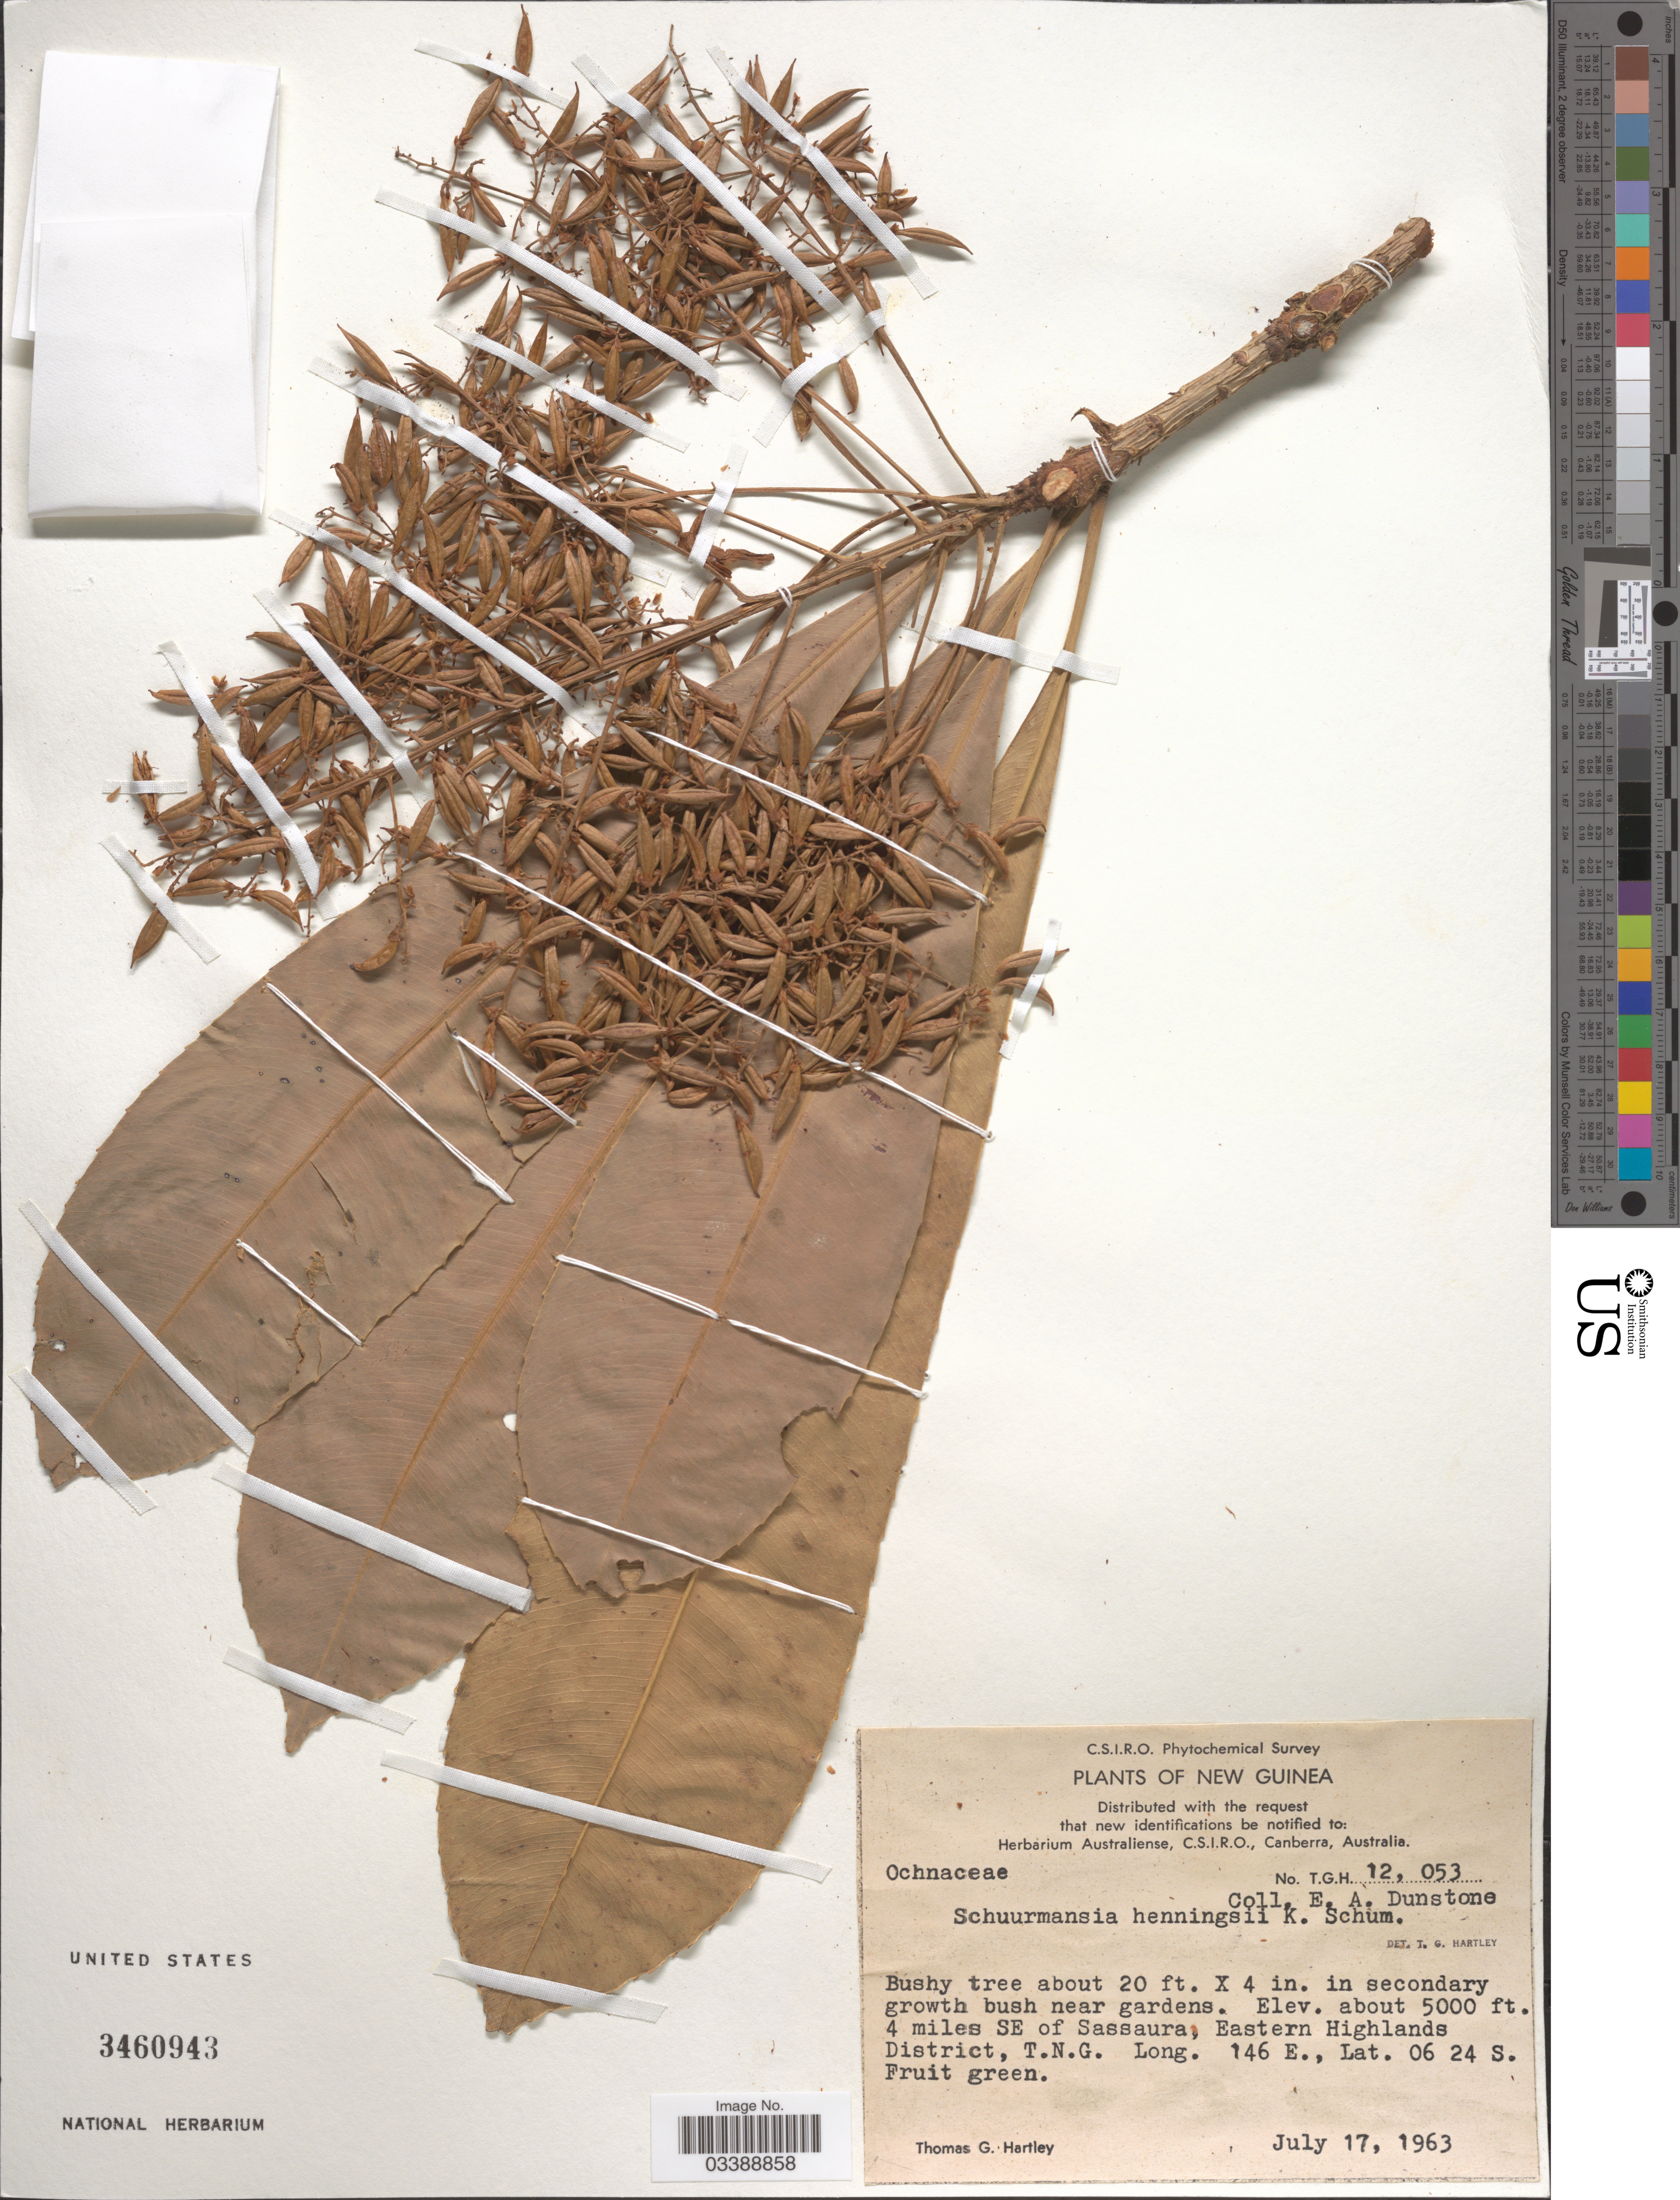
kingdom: Plantae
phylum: Tracheophyta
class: Magnoliopsida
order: Malpighiales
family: Ochnaceae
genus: Schuurmansia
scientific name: Schuurmansia henningsii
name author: K. Schum.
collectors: T. Hartley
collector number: TGH12053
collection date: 1963-07-17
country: Papua New Guinea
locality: New Guinea. 4 miles SE of Sassaura, Eastern Highlands District, T.N.G.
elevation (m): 1524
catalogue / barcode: US 3460943